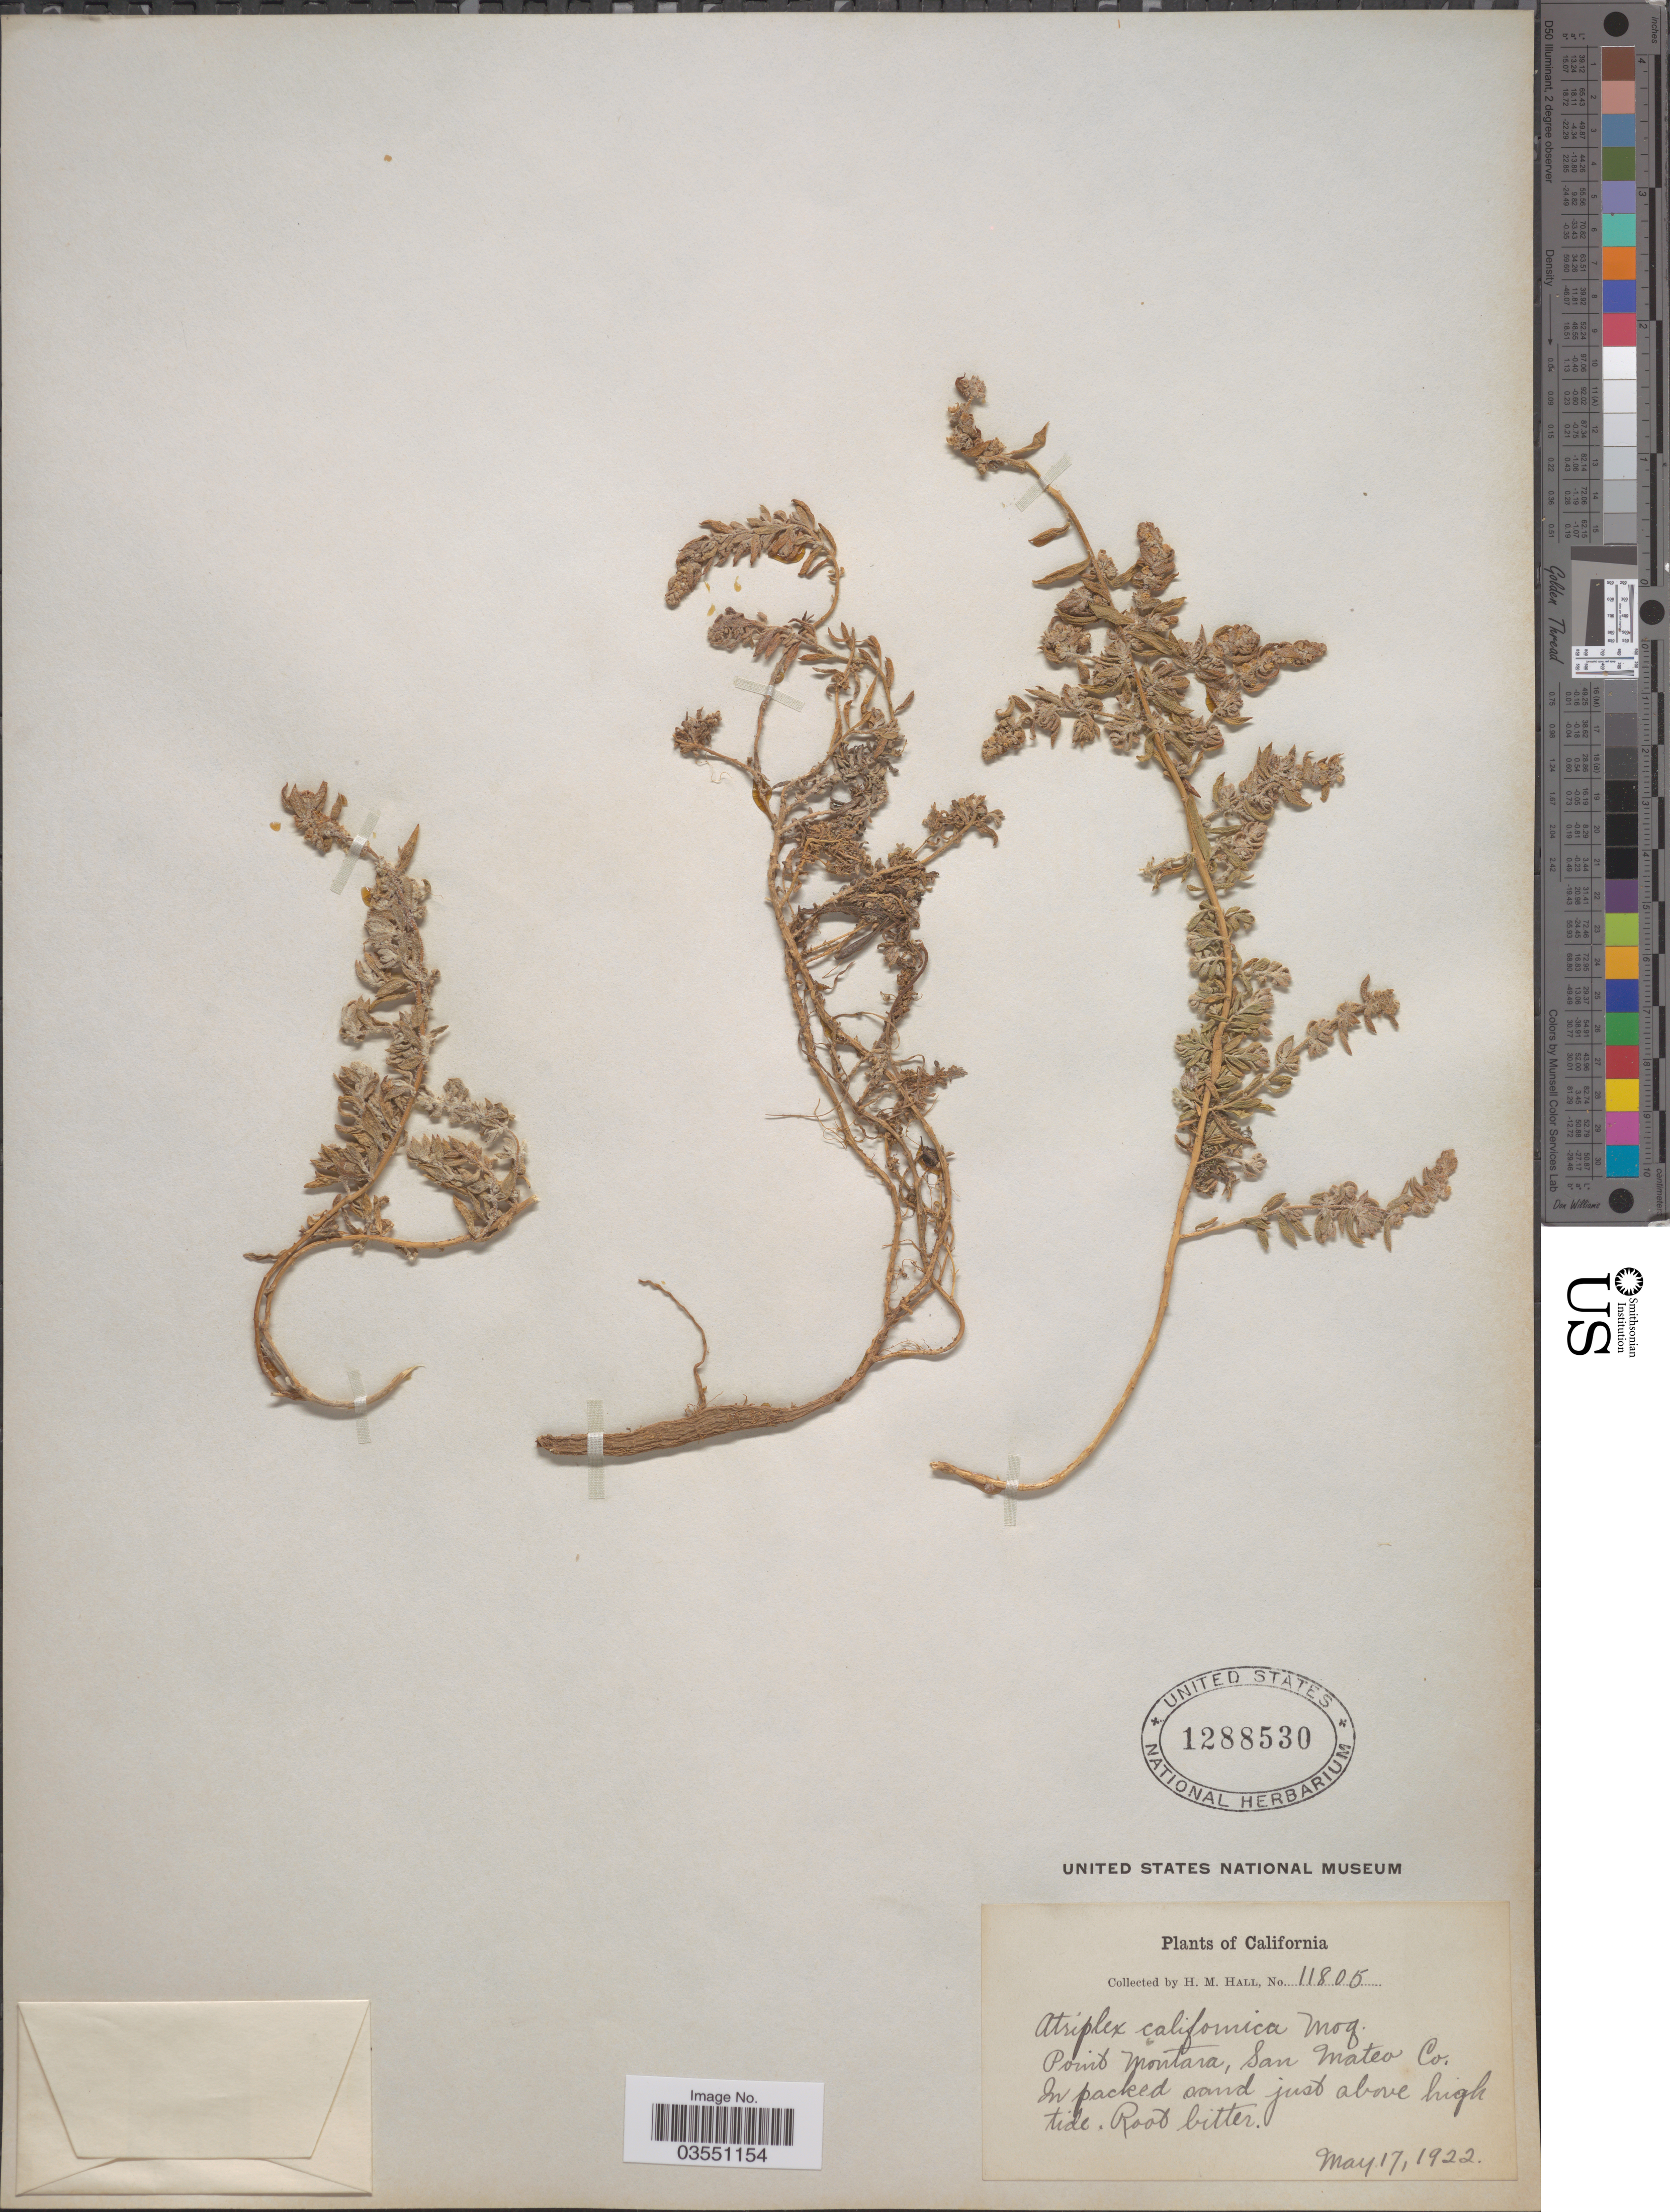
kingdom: Plantae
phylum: Tracheophyta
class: Magnoliopsida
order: Caryophyllales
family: Amaranthaceae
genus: Extriplex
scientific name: Extriplex californica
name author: (Moq.) E.H. Zacharias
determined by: Strong, Mark T., (BOT), Smithsonian Institution - National Museum of Natural History (UNITED STATES)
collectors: H. M. Hall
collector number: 11805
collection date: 1922-05-17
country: United States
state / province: California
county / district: San Mateo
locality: Point Montara, San Mateo Co.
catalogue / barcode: US 1288530